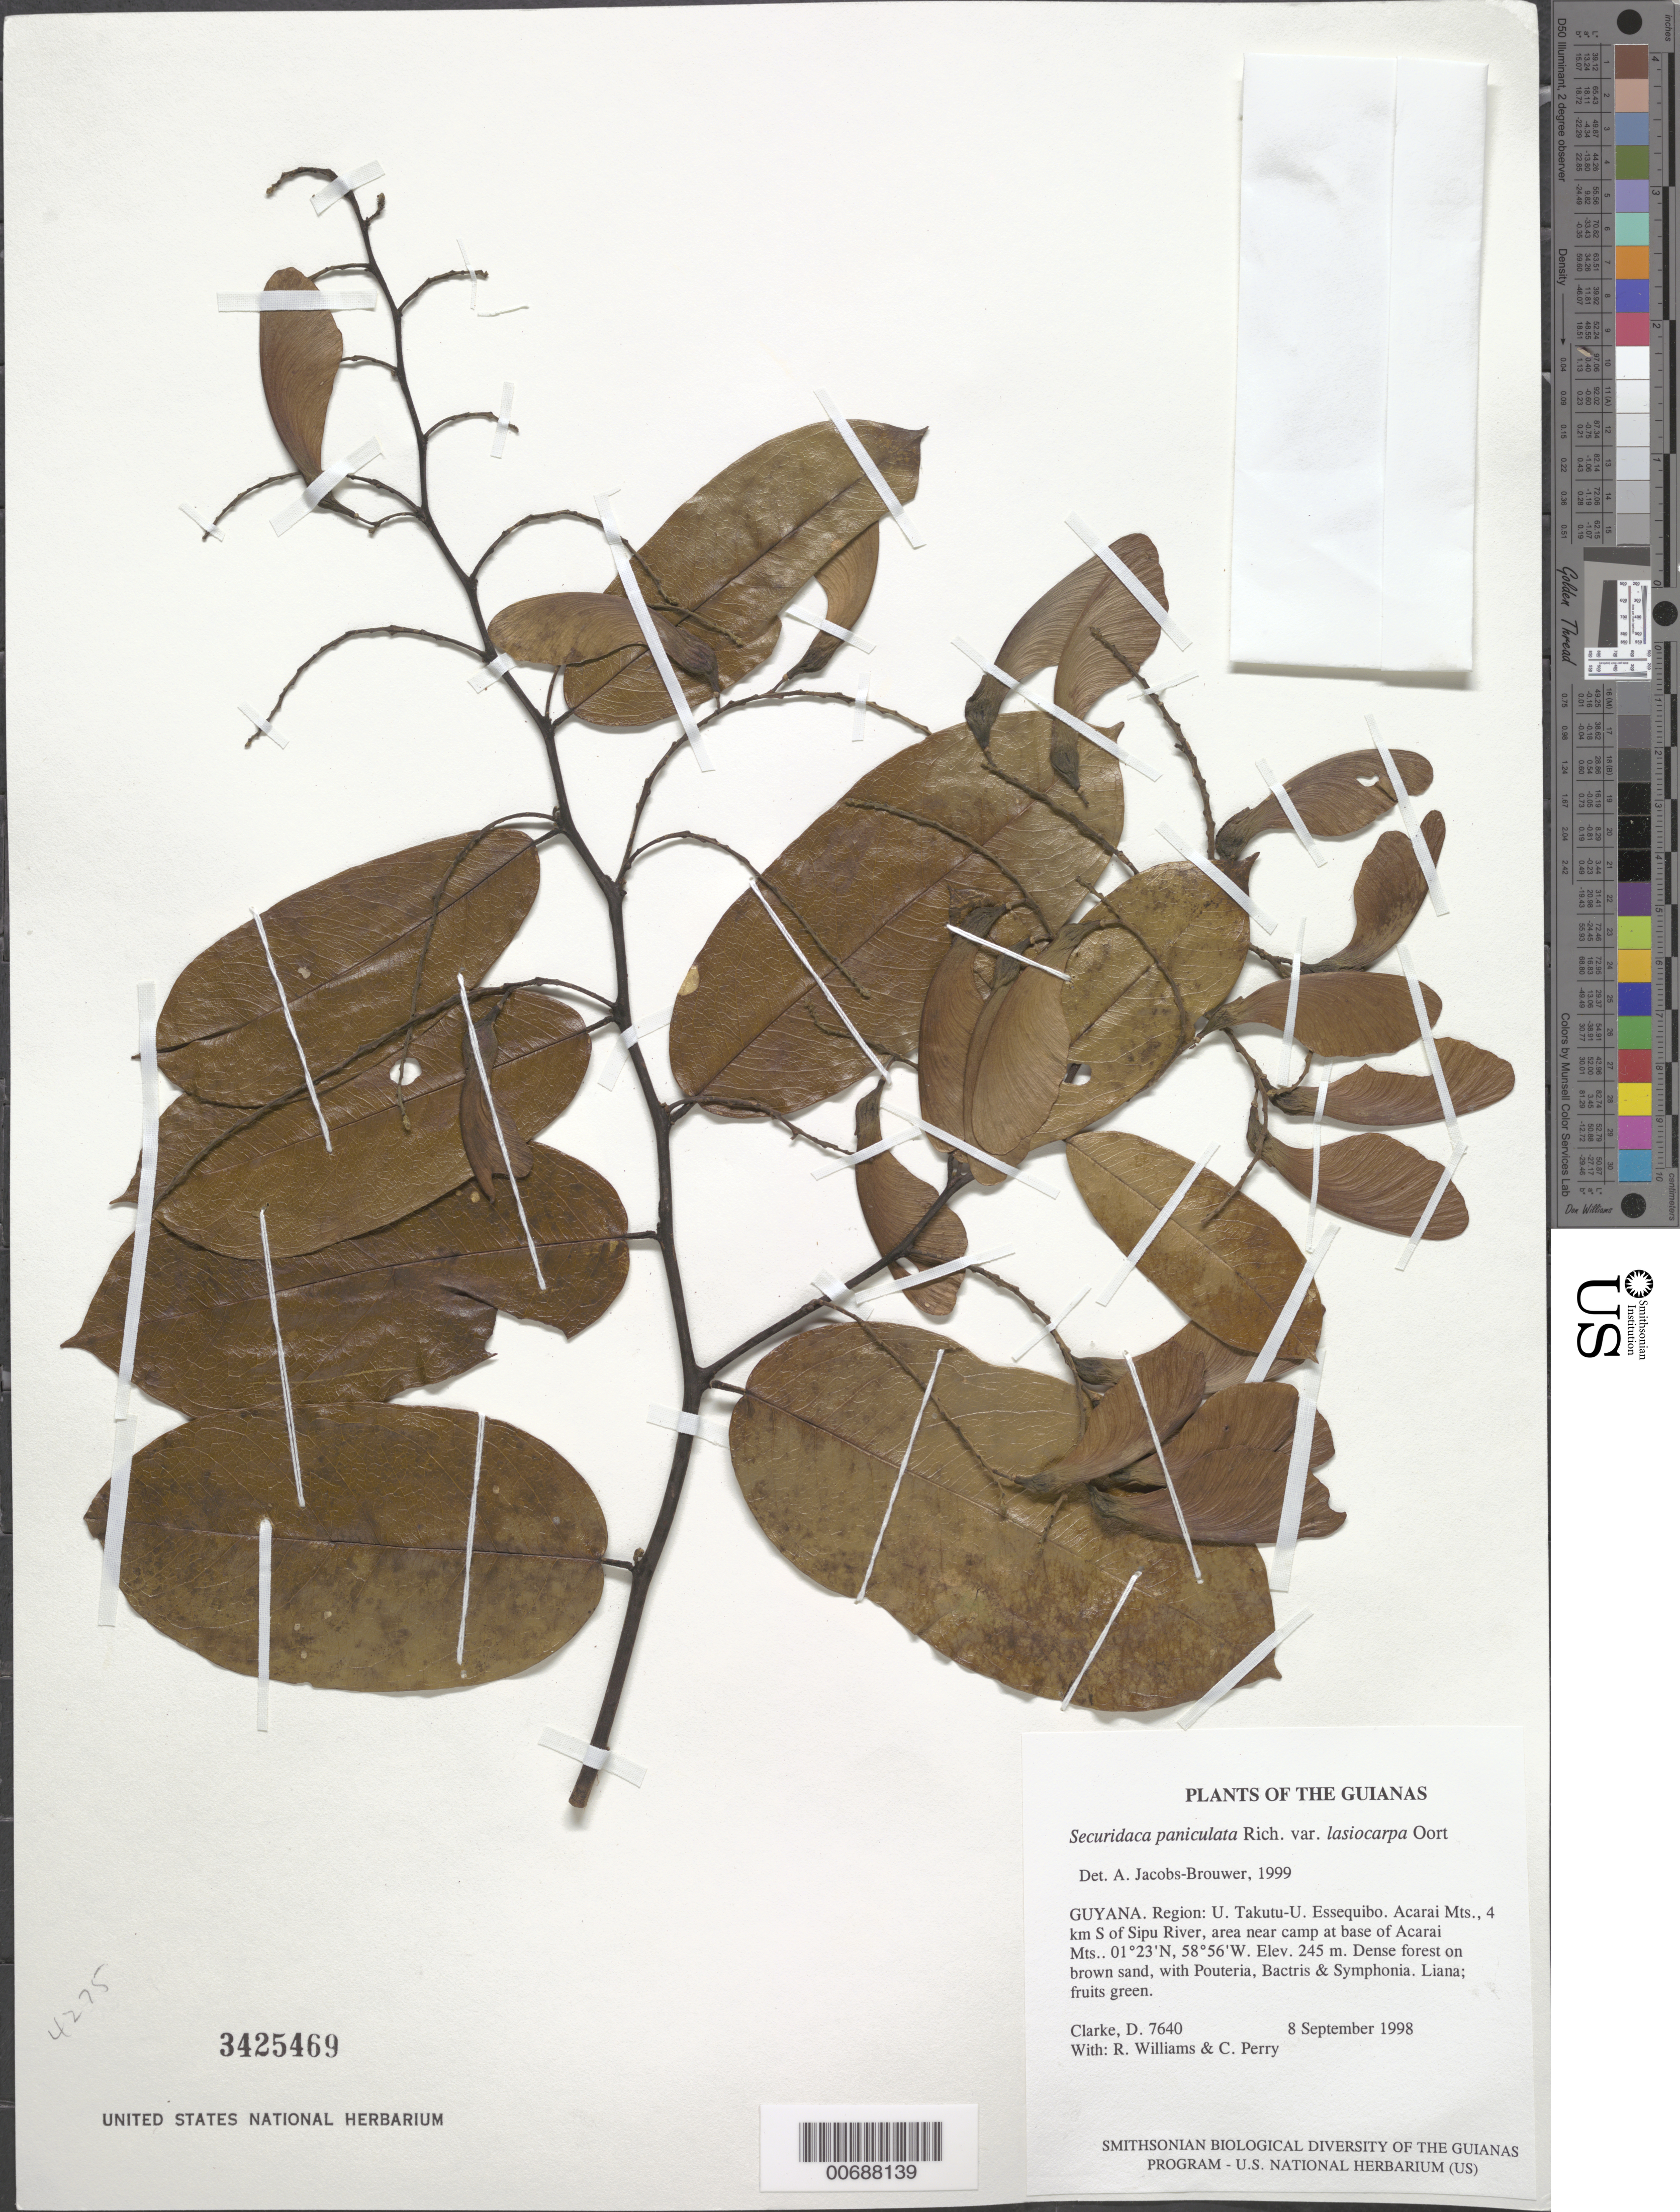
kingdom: Plantae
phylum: Tracheophyta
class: Magnoliopsida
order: Fabales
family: Polygalaceae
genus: Securidaca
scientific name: Securidaca paniculata var. lasiocarpa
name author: Oort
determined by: Jacobs-Brouwer, A.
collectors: H. D. Clarke, R. Williams & C. Perry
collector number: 7640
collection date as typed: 8 September 1998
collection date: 1998-09-08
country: Guyana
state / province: U. Takutu-U. Essequibo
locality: Acarai Mts., 4 km S of Sipu River, area near camp at base of Acarai Mts.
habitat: Dense forest on brown sand, with Pouteria, Bactris & Symphonia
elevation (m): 245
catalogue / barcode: US 3425469